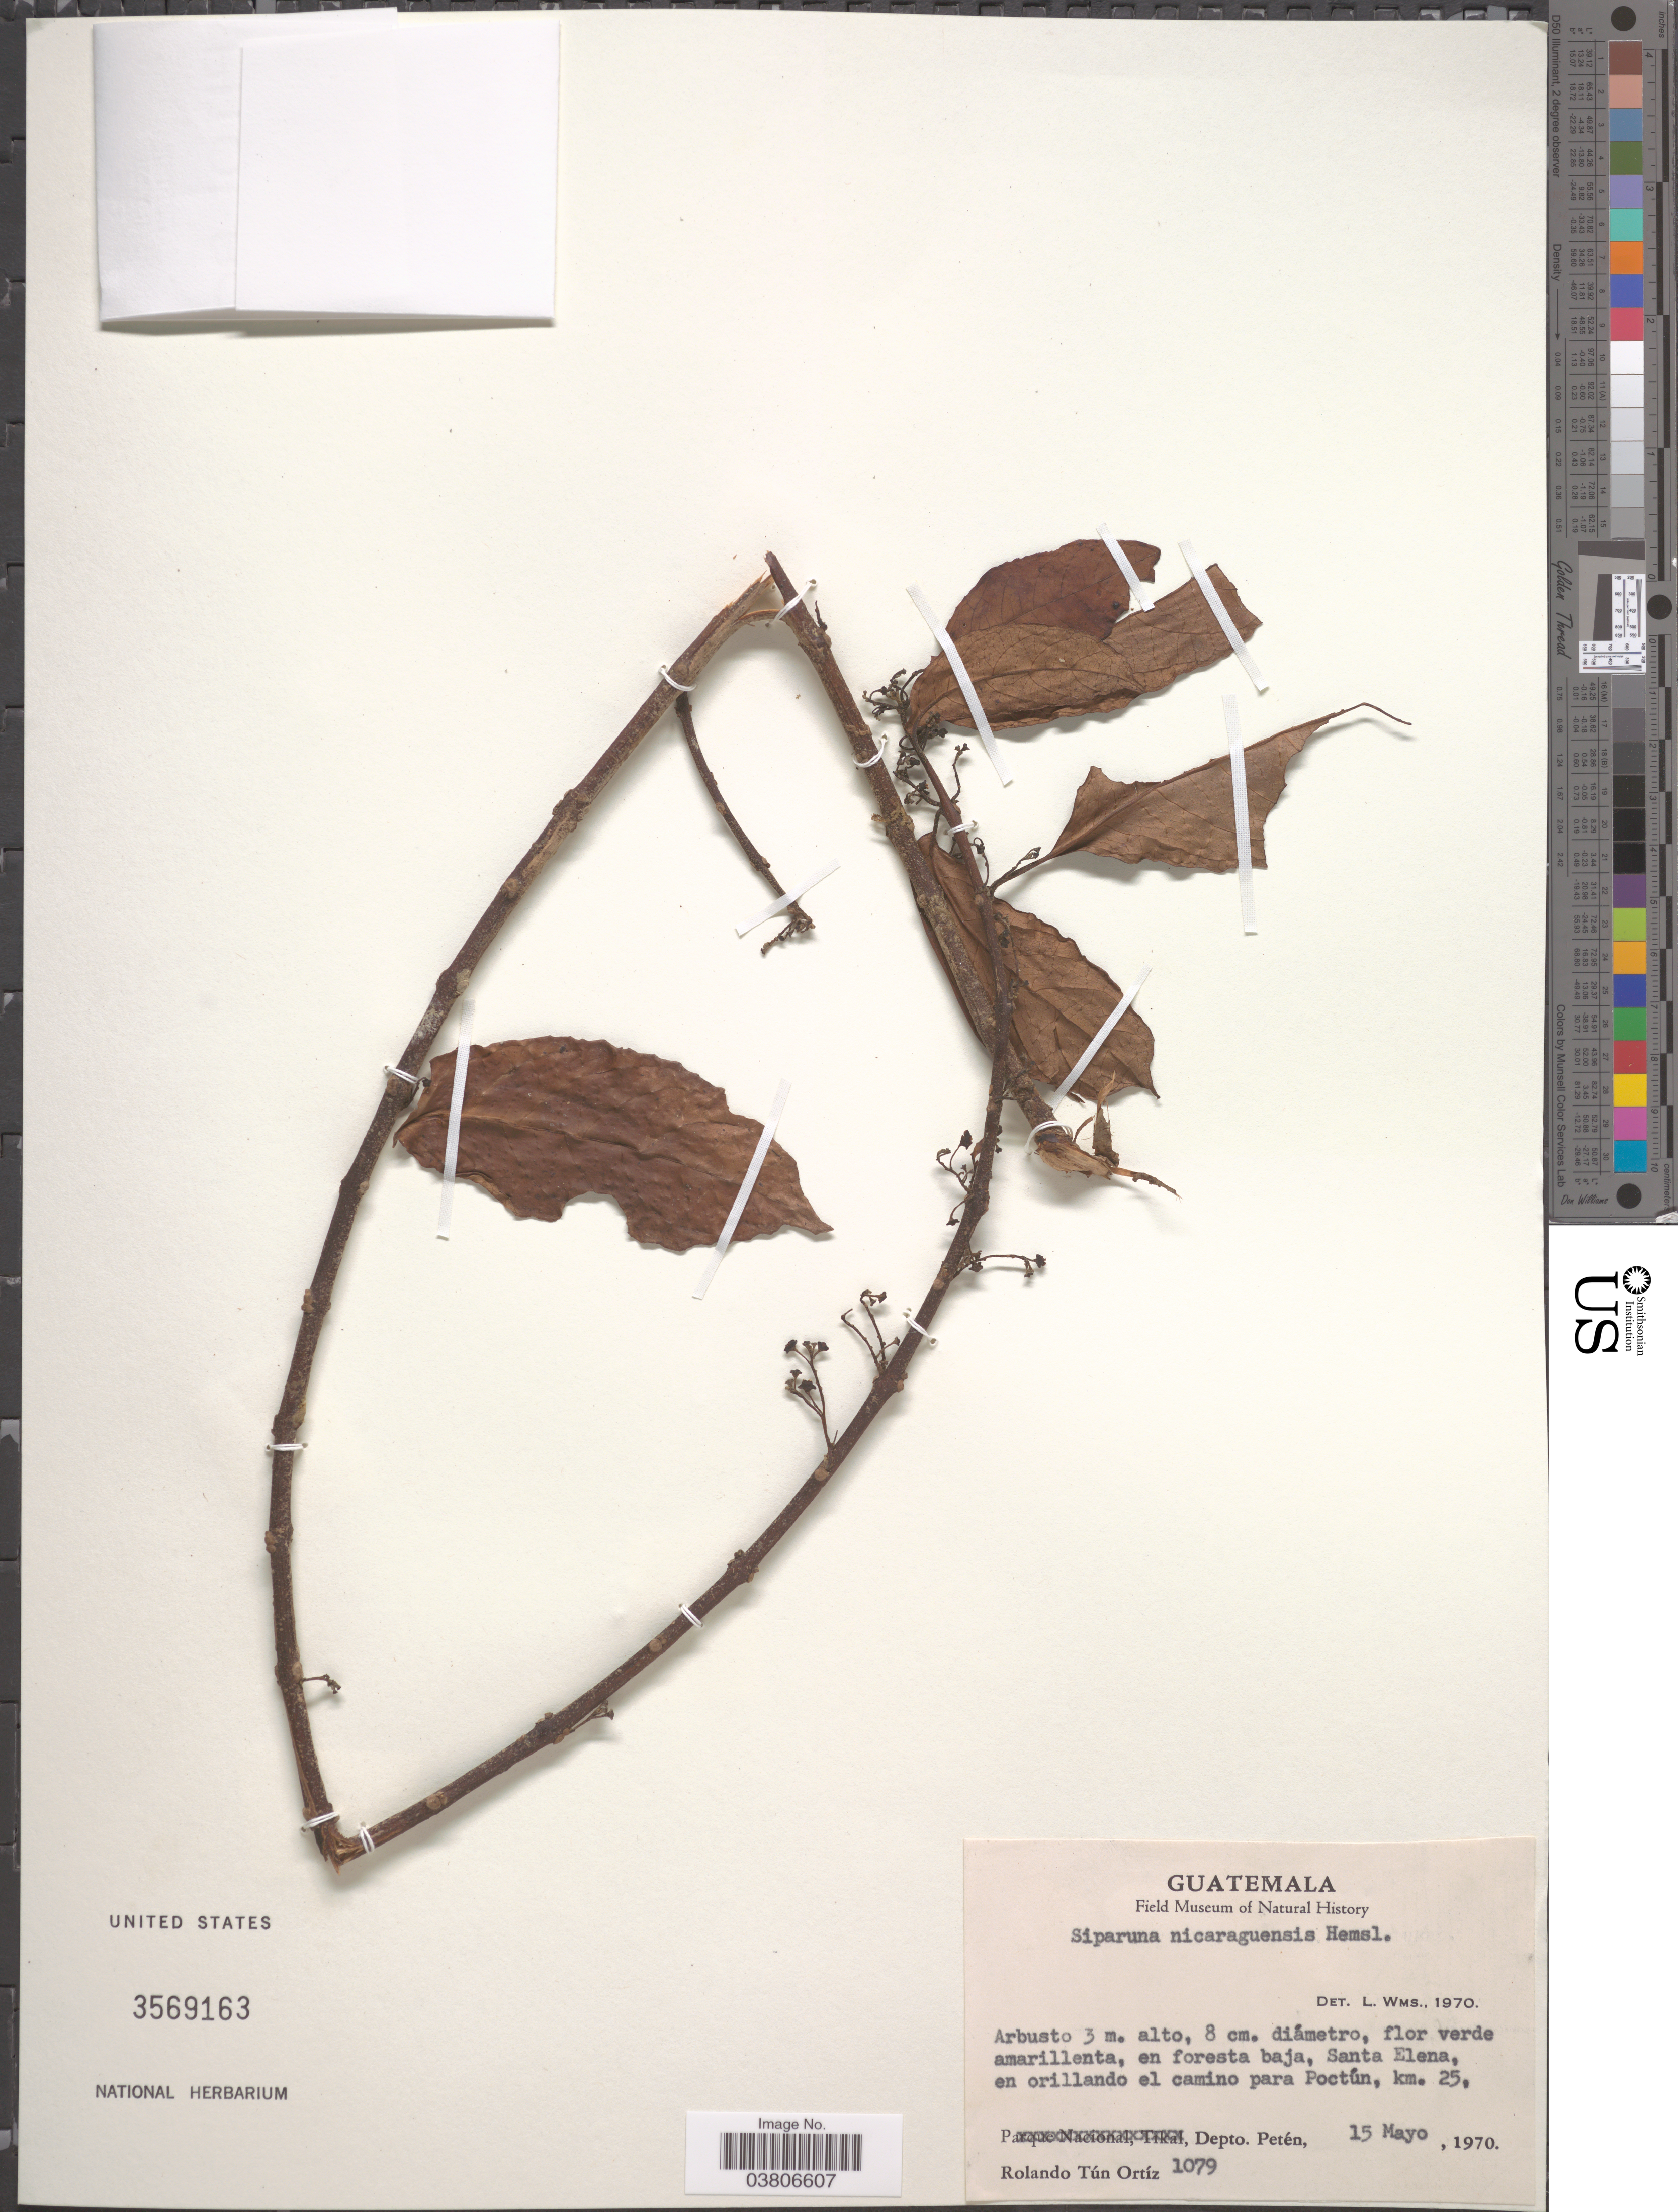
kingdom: Plantae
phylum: Tracheophyta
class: Magnoliopsida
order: Laurales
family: Siparunaceae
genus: Siparuna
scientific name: Siparuna thecaphora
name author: (Poepp. & Endl.) A. DC.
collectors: R. T. Ortíz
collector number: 1079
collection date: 1970-05-15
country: Guatemala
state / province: El Peten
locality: En foresta baja, Santa Elena, en orillando el camino para Poctún, km. 25, Depto. Petén.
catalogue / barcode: US 3569163